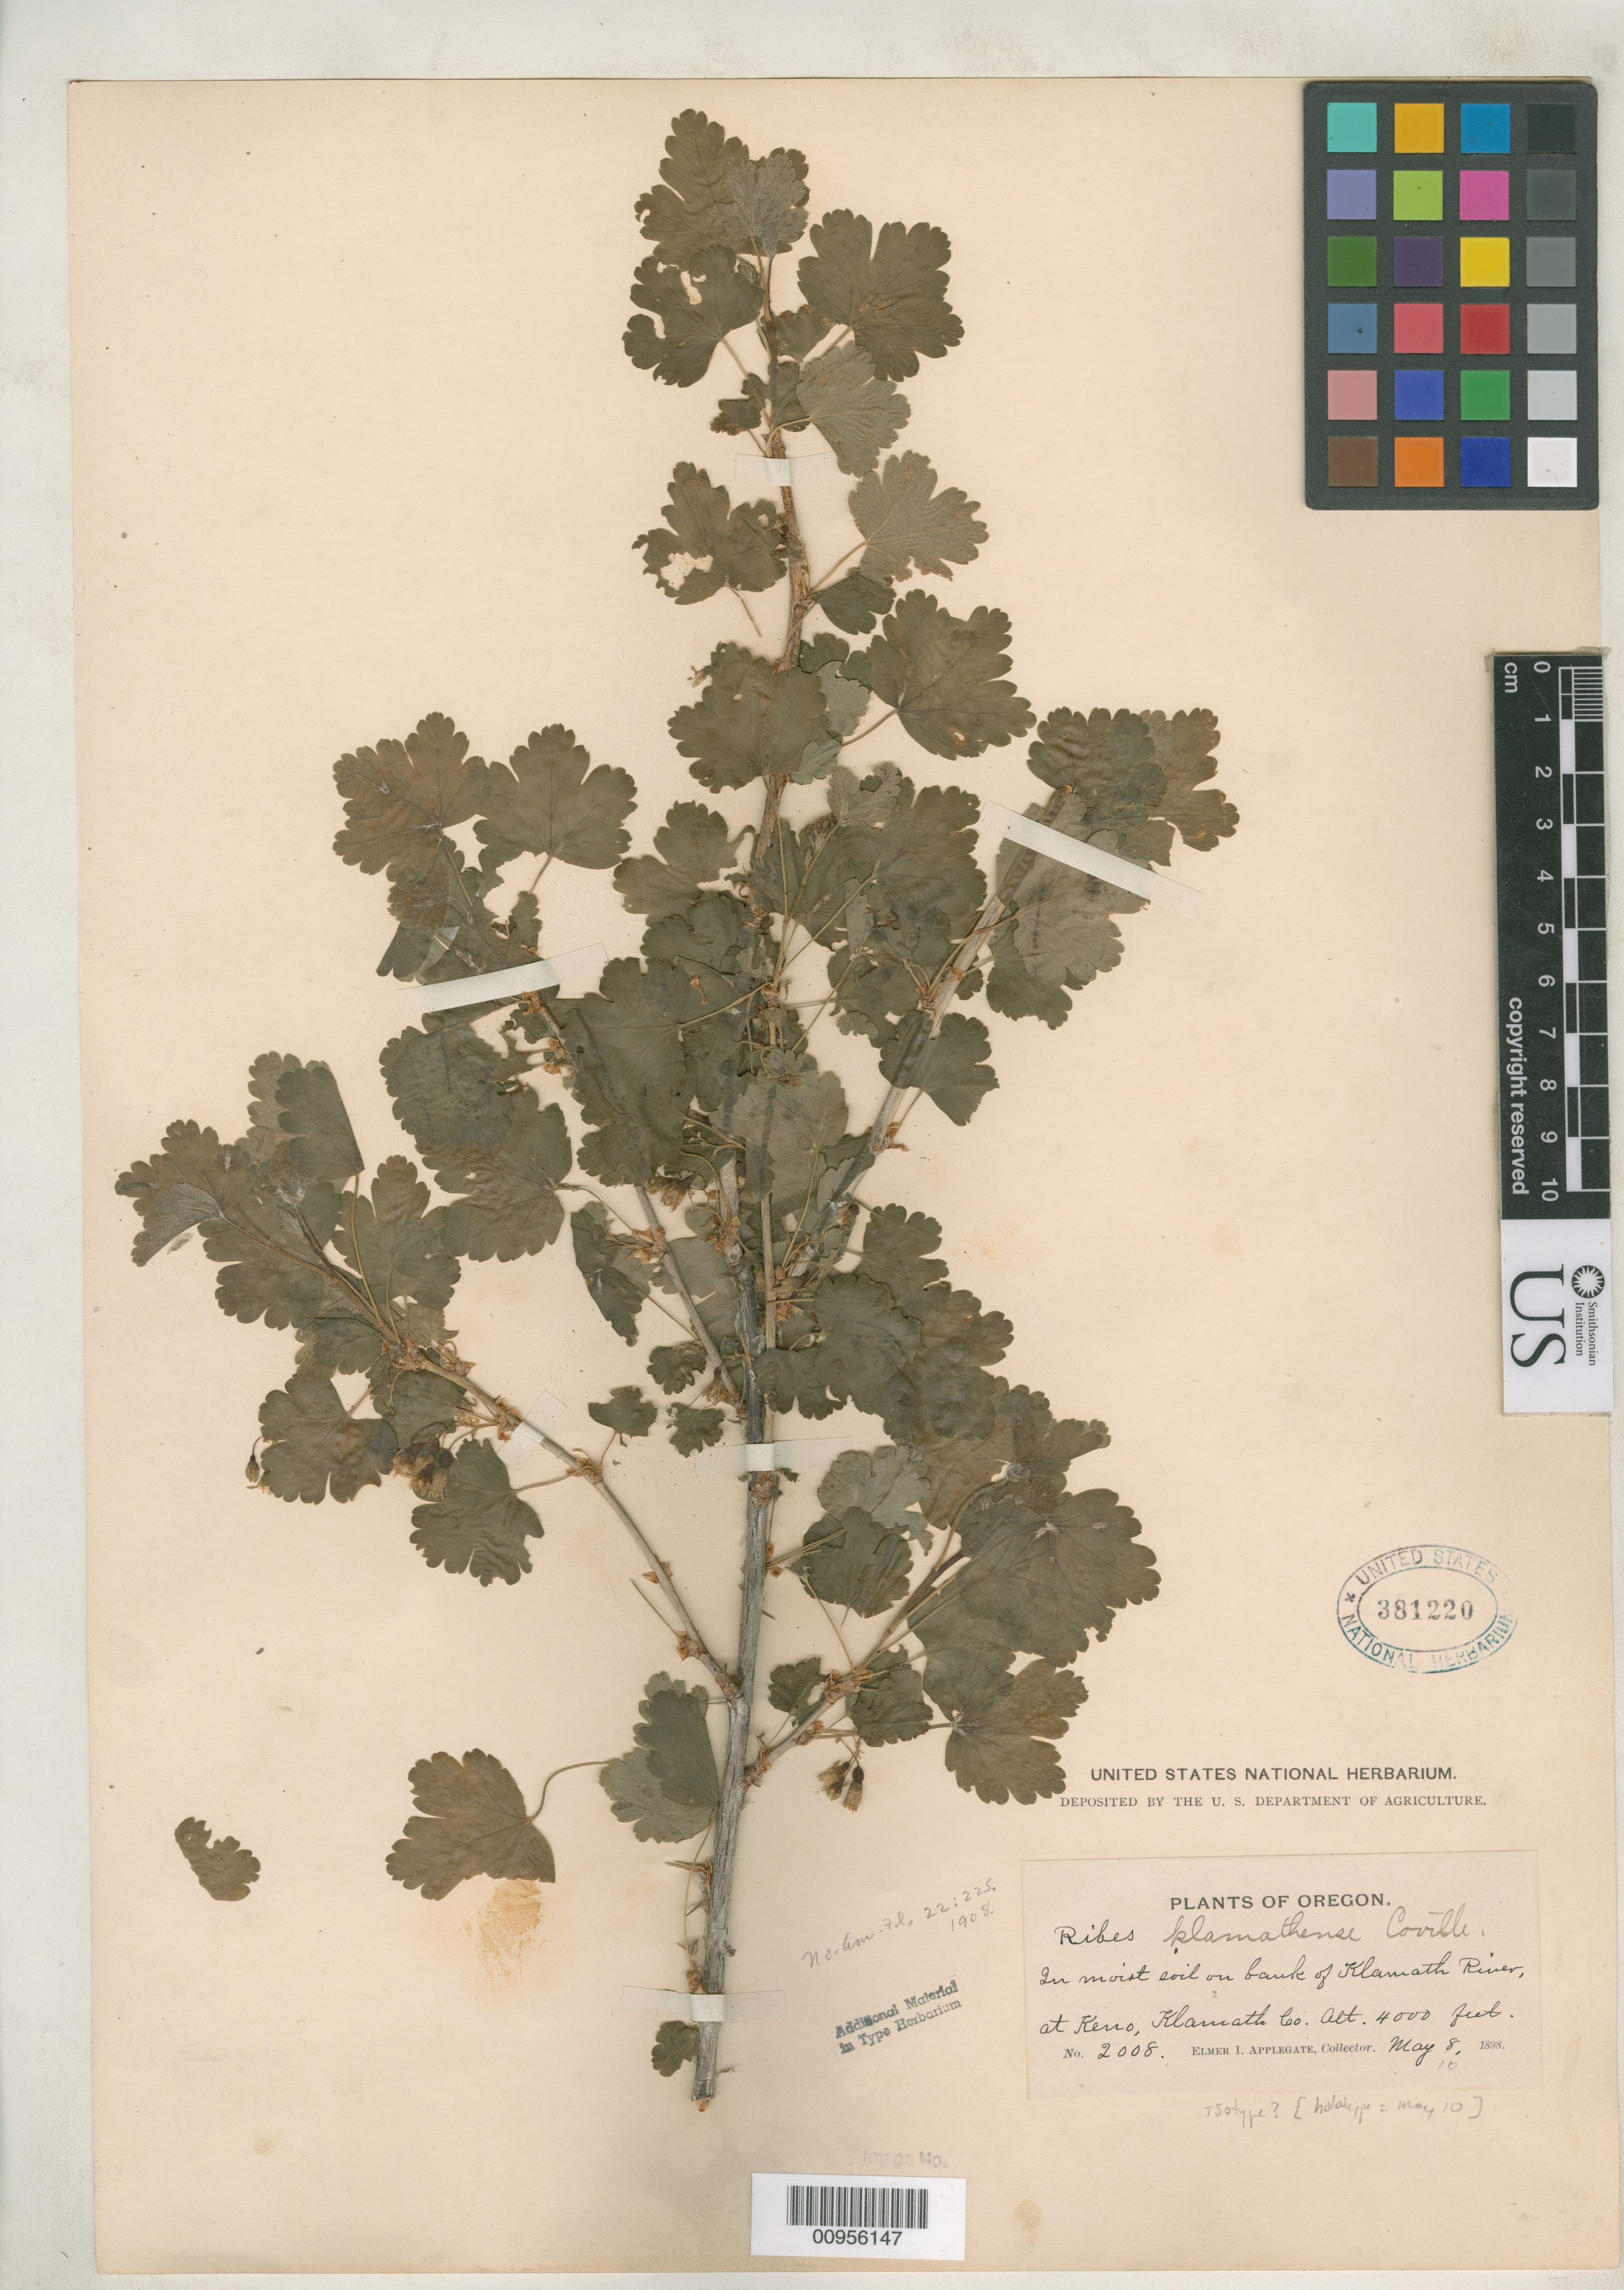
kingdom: Plantae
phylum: Tracheophyta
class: Magnoliopsida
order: Saxifragales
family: Grossulariaceae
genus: Grossularia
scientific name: Grossularia klamathensis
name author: Coville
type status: Possible Isotype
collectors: E. I. Applegate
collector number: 2008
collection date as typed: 08 May 1898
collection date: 1898-05-08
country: United States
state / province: Oregon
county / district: Klamath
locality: In moist soil on bank of Klamath River, at Keno, Klamath Co.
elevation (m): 1219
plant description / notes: Currently accepted name as cited by Q.P. Sinnott, Rhodora 87: 250 (1985).; Unclear whether collection date is 8 May 1898 and/or 10 May 1898. (Protologue cites 10 May.)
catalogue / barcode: US 381220